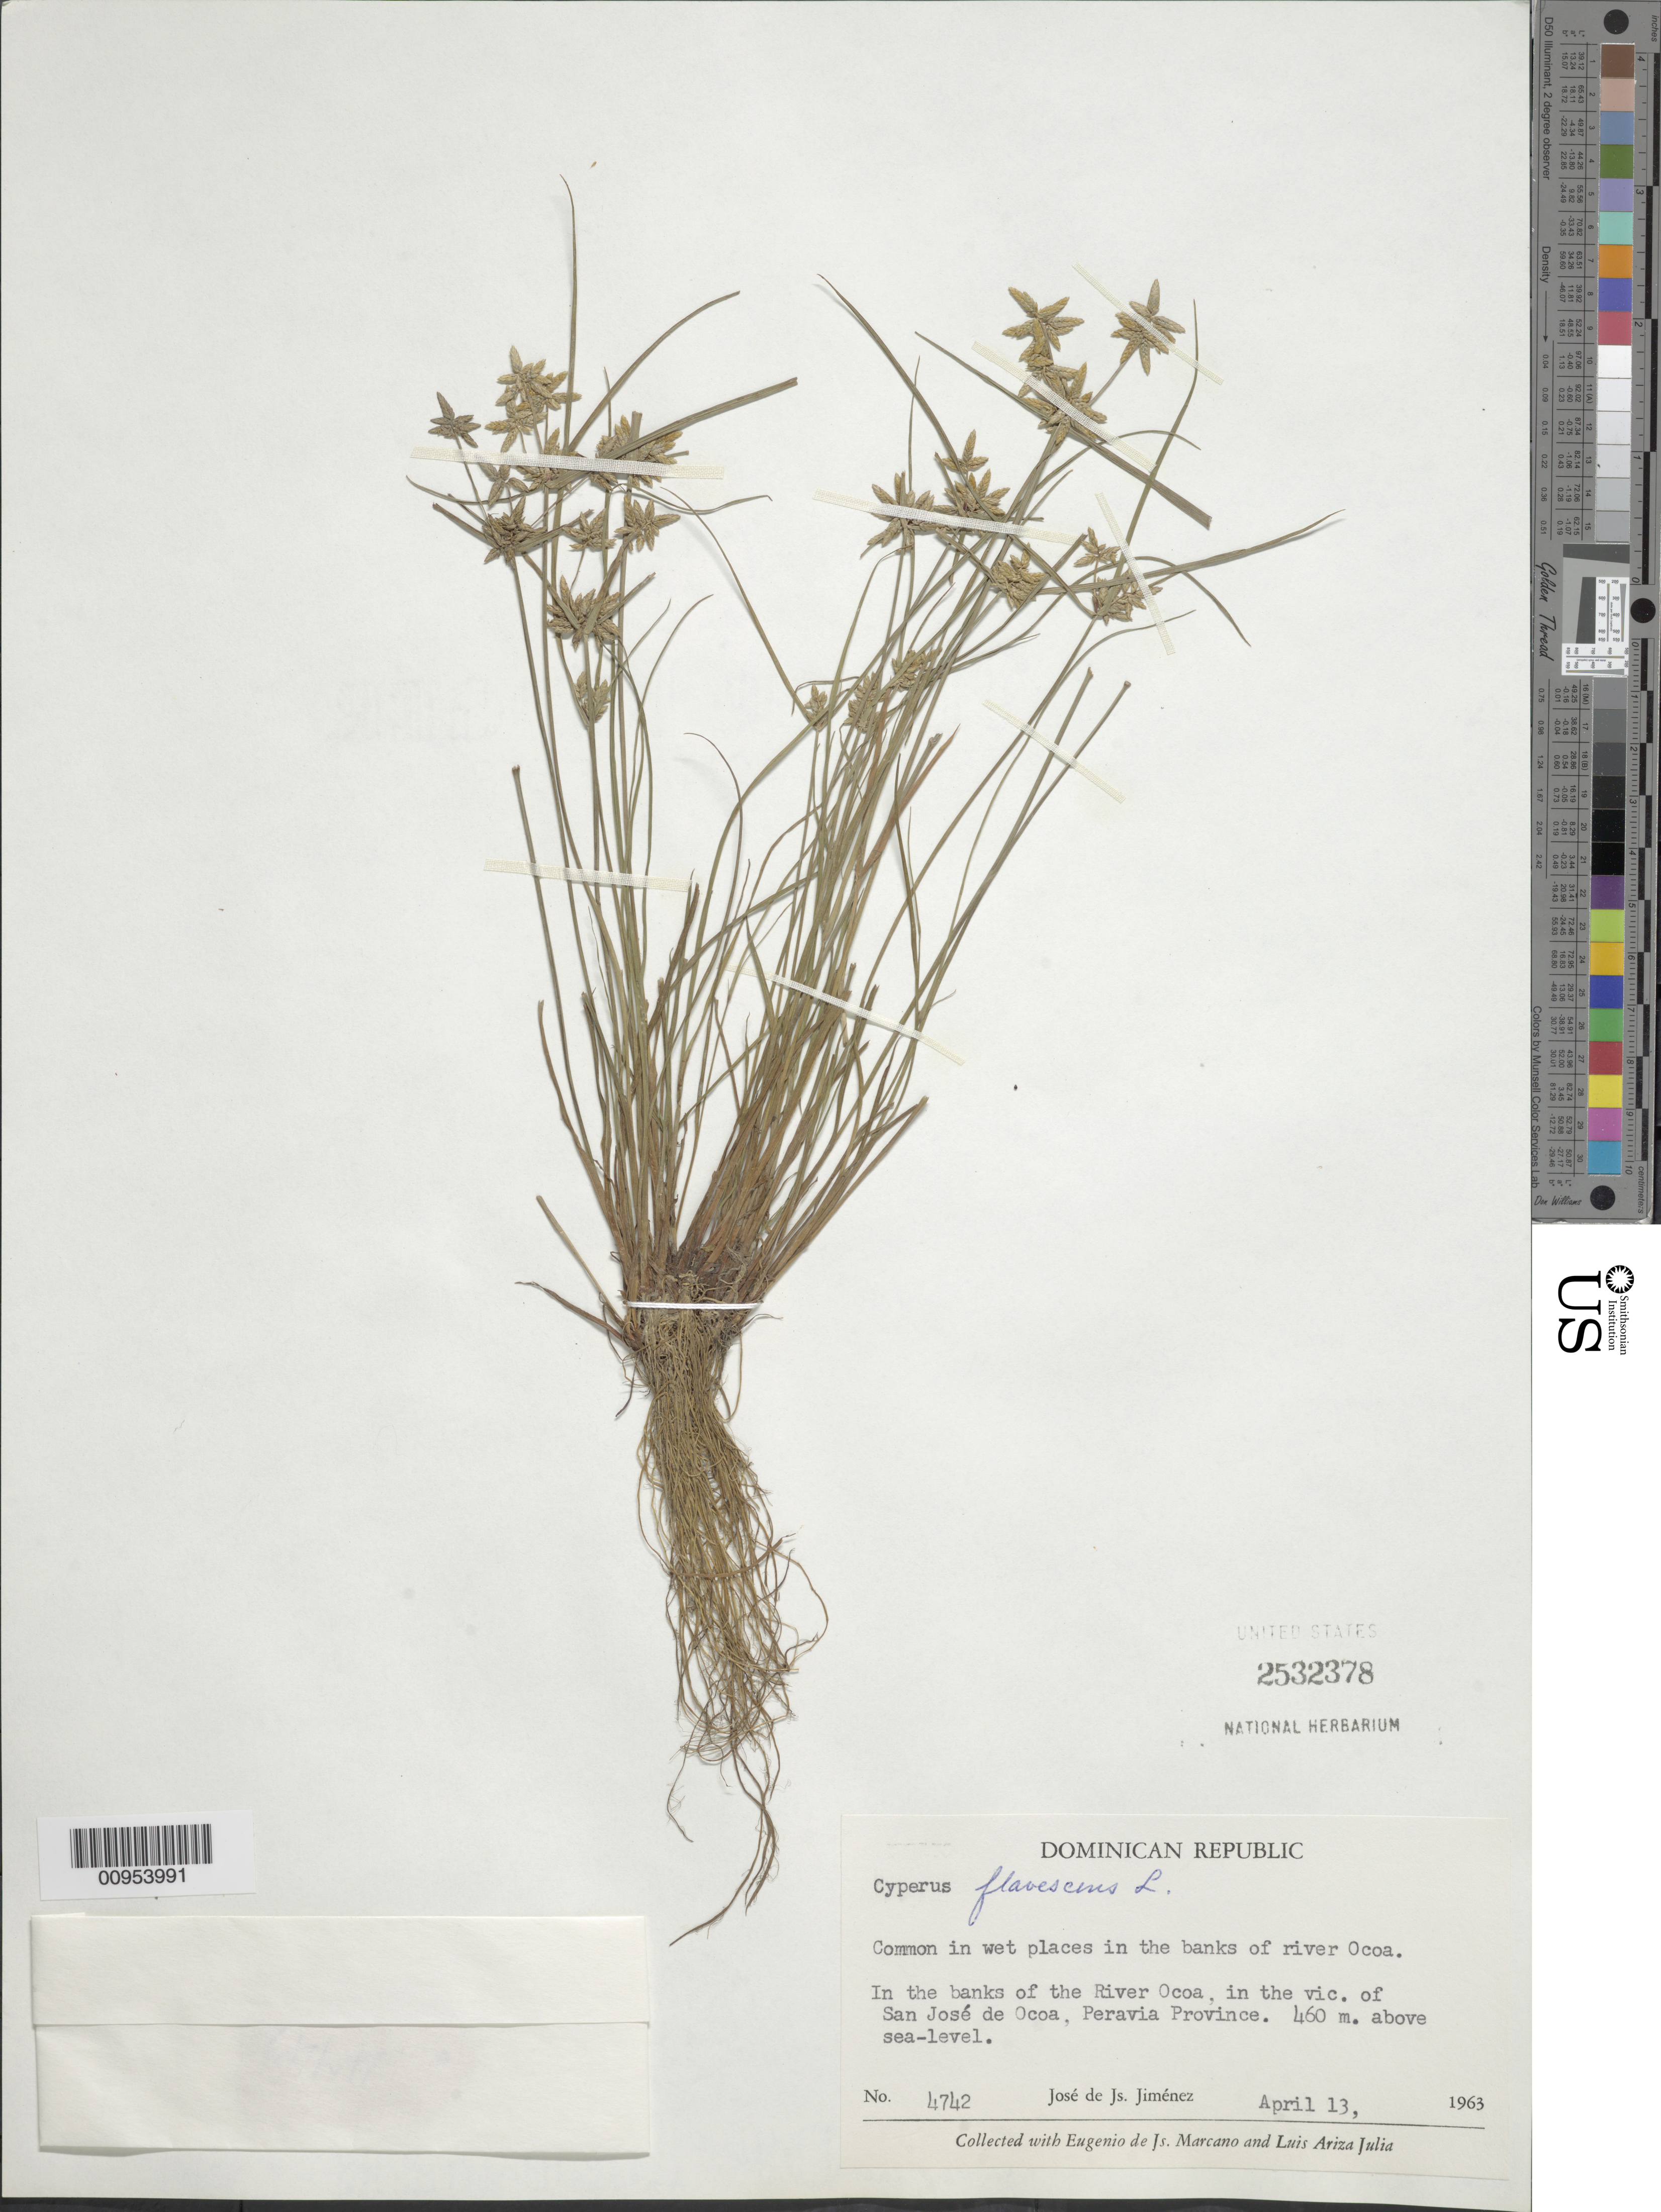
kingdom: Plantae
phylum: Tracheophyta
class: Liliopsida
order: Poales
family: Cyperaceae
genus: Cyperus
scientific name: Cyperus flavescens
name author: L.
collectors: J. J. Jiménez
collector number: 4742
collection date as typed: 13 Apr 1963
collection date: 1963-04-13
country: Dominican Republic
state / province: Peravia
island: Hispaniola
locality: In the banks of the River Ocoa, in the vicinity of San José de Ocoa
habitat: In wet places in the banks of the river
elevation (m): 460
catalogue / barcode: US 2532378